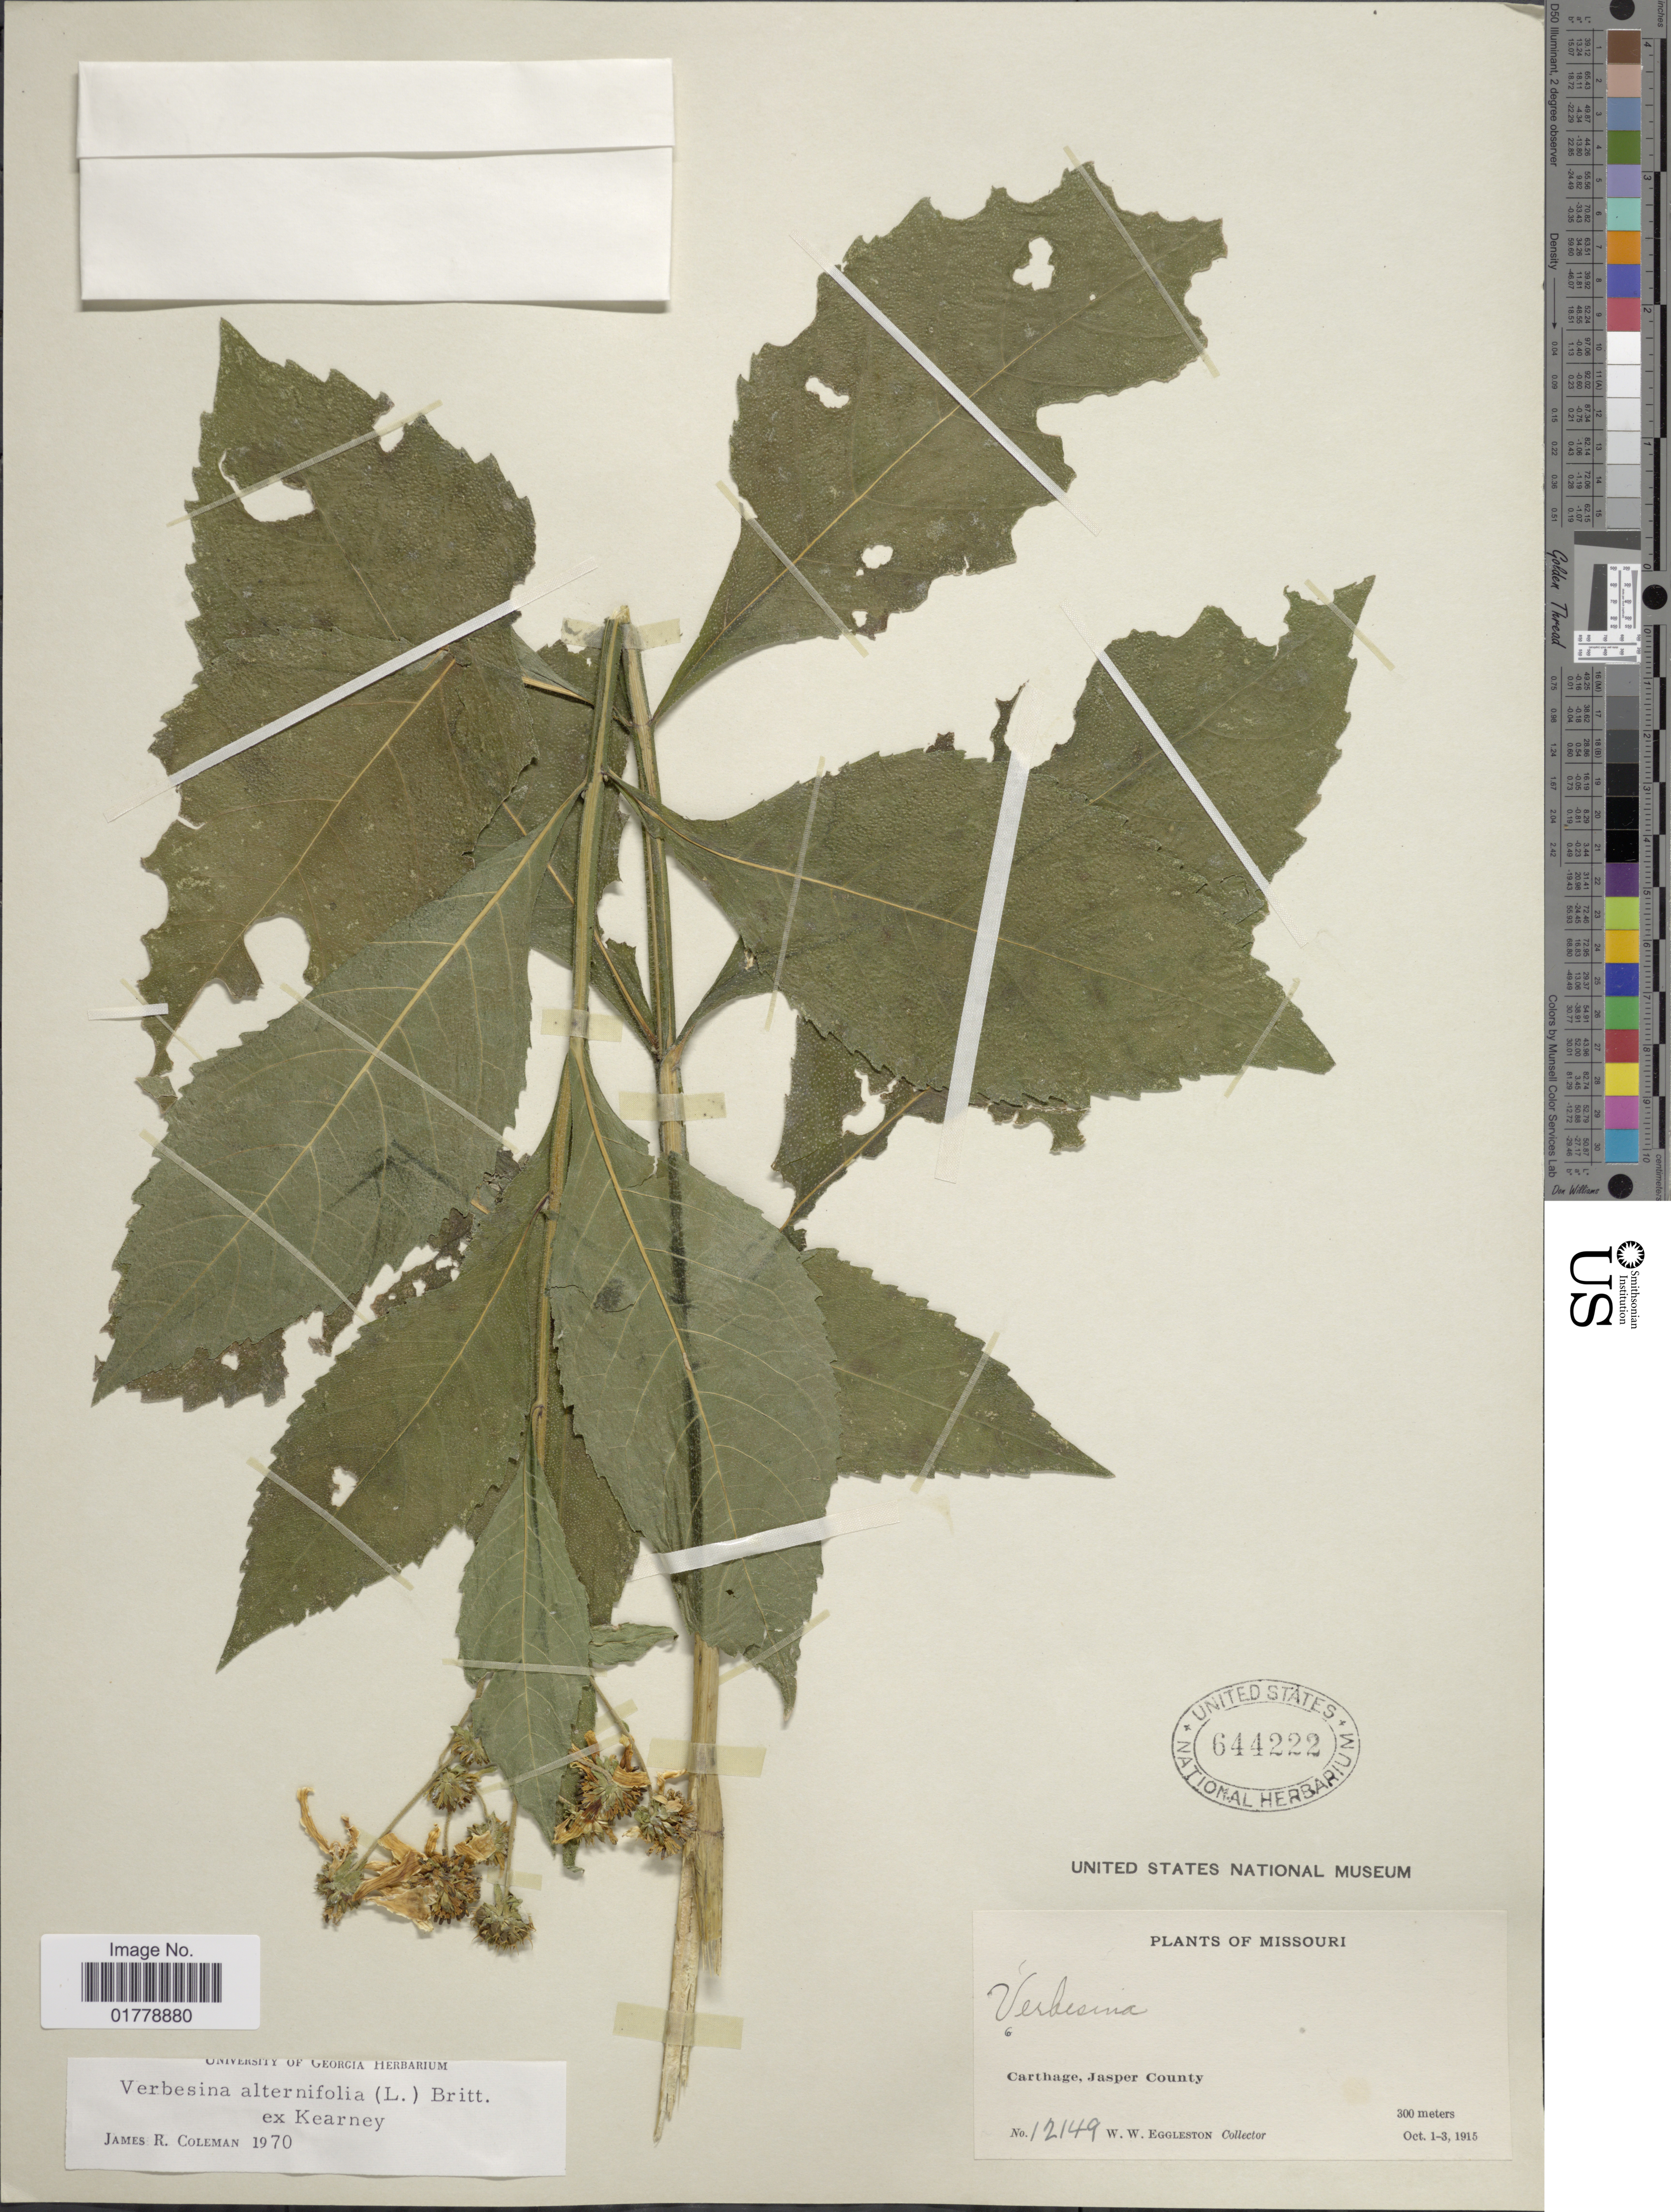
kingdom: Plantae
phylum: Tracheophyta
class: Magnoliopsida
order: Asterales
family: Asteraceae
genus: Verbesina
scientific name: Verbesina alternifolia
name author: (L.) Britton ex Kearney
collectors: W. W. Eggleston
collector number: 12149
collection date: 1915-10-01/1915-10-03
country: United States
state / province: Missouri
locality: Carthage, Jasper County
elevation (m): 300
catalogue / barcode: US 644222